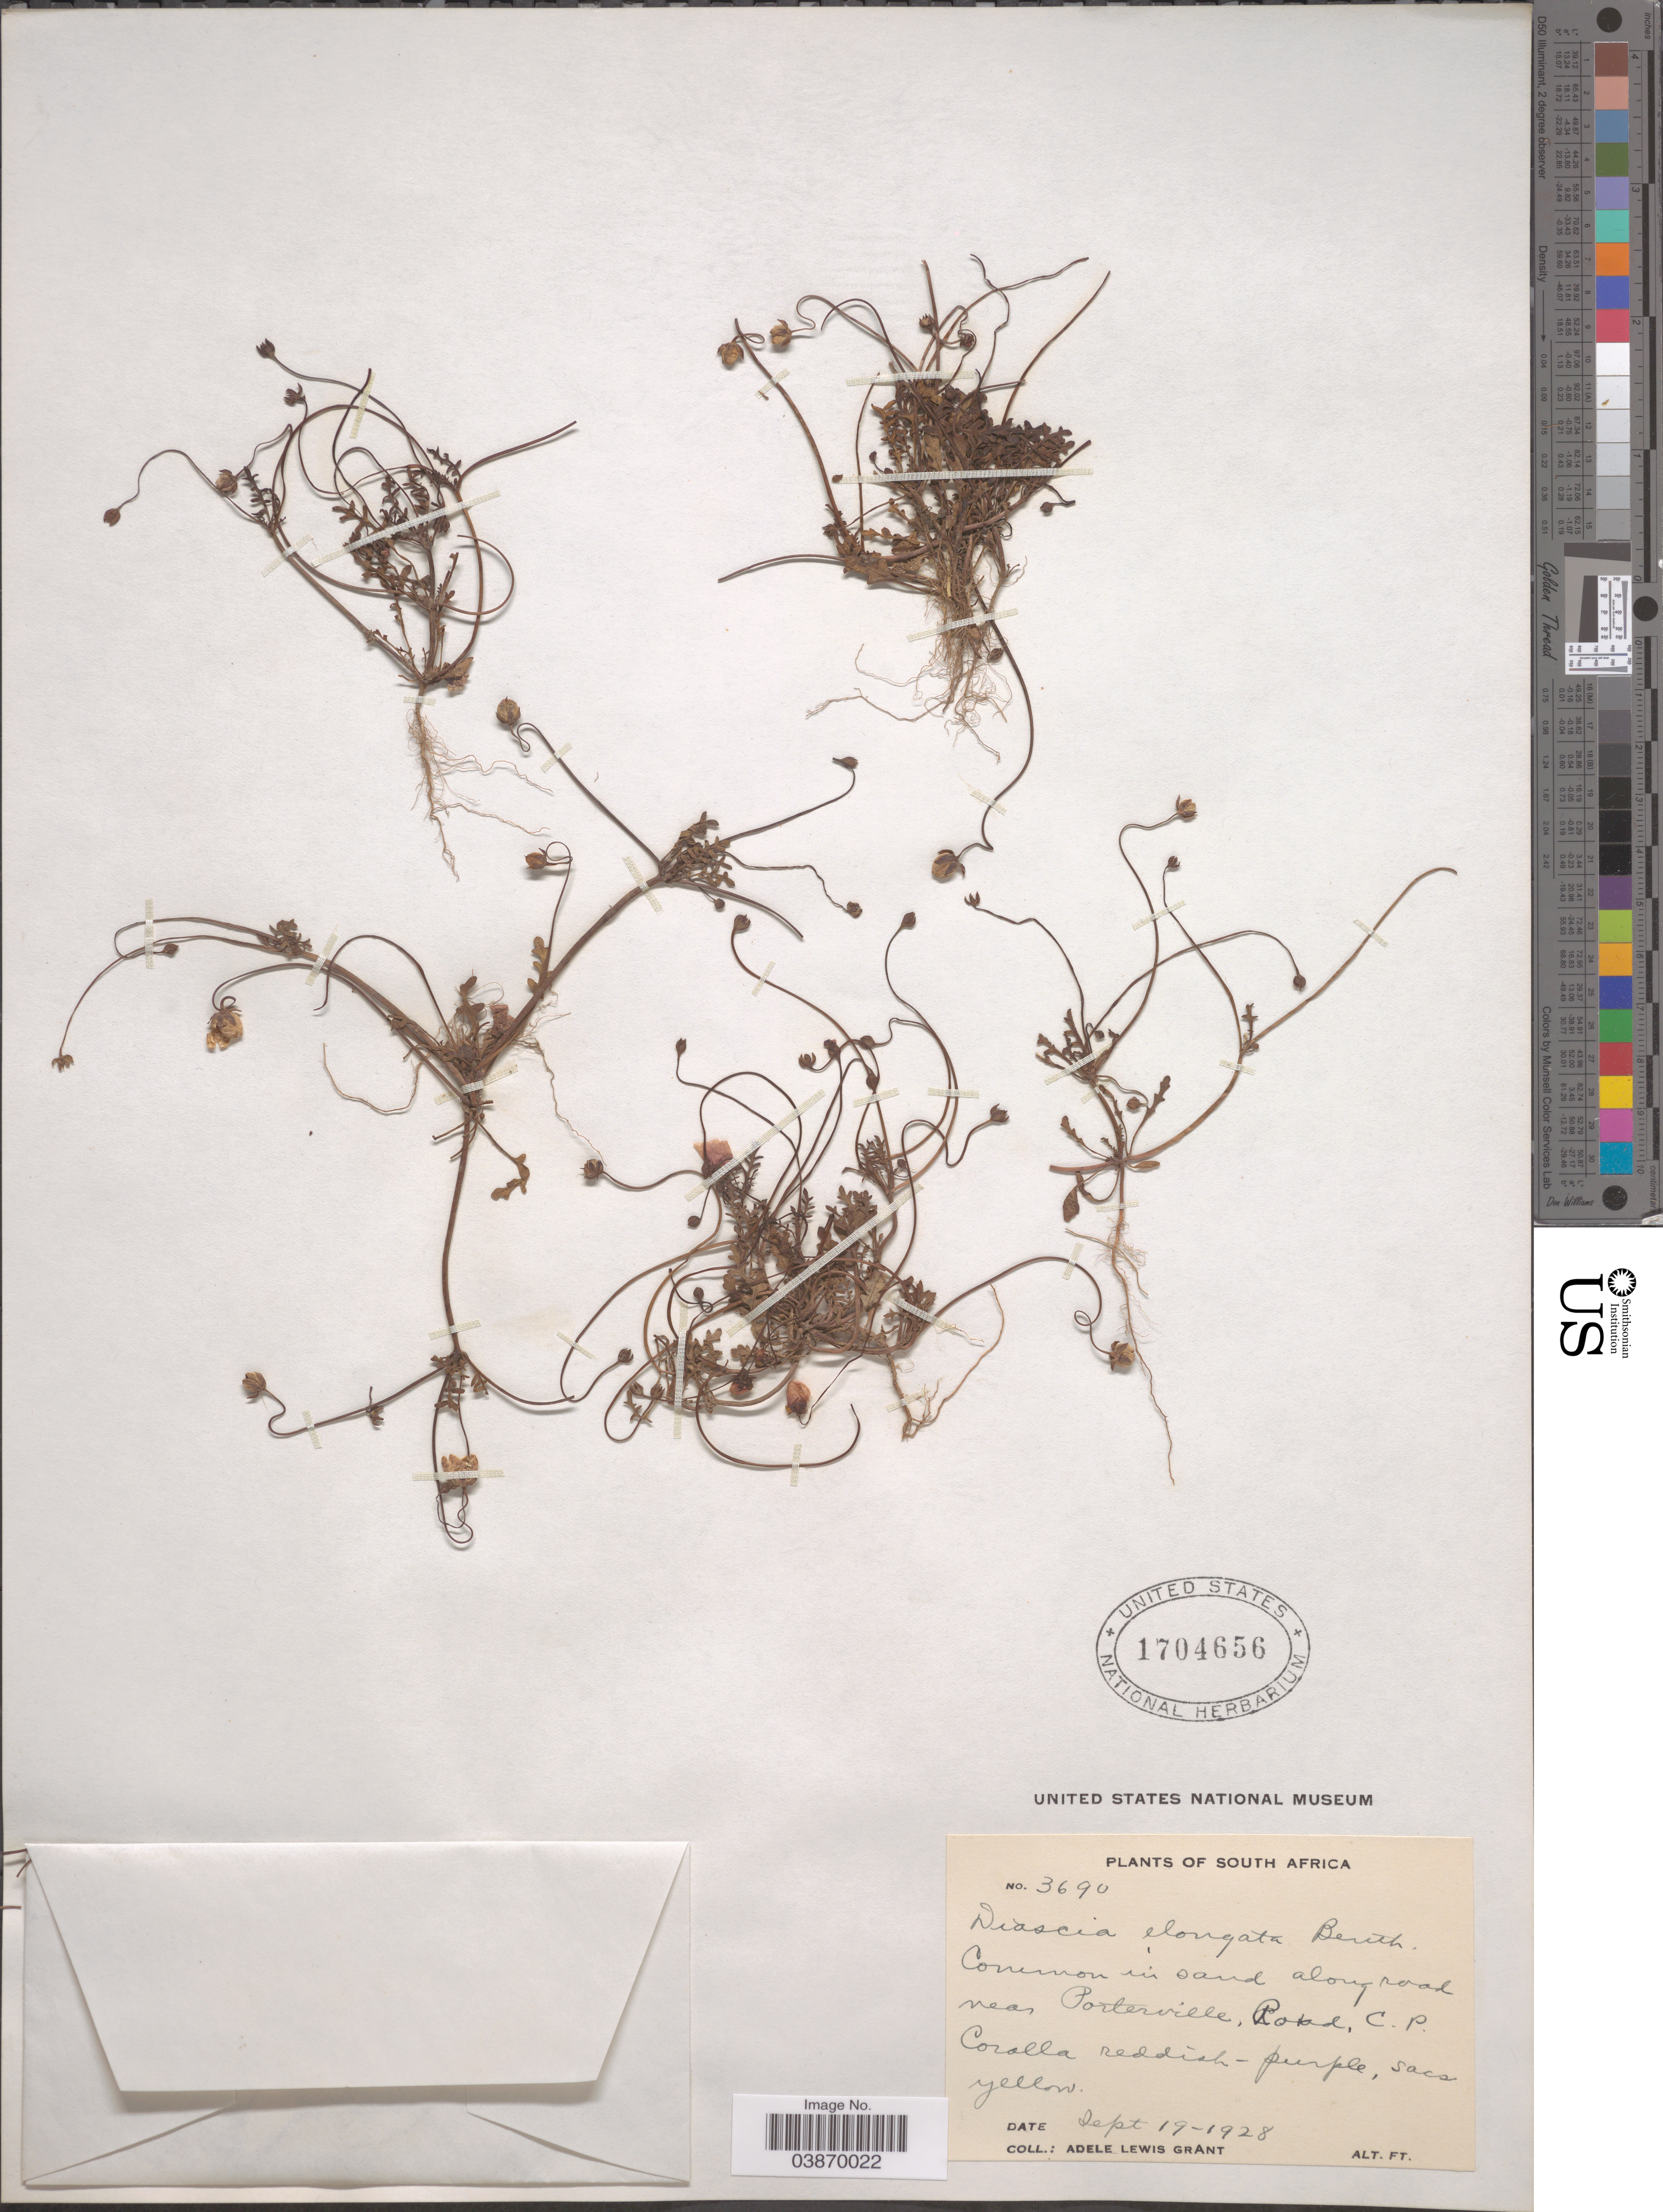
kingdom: Plantae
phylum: Tracheophyta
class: Magnoliopsida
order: Lamiales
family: Scrophulariaceae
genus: Diascia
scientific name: Diascia elongata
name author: Benth.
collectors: A. L. Grant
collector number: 3690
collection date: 1928-09-19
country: South Africa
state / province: Western Cape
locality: Common in sand along road near Porterville Road.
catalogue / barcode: US 1704656